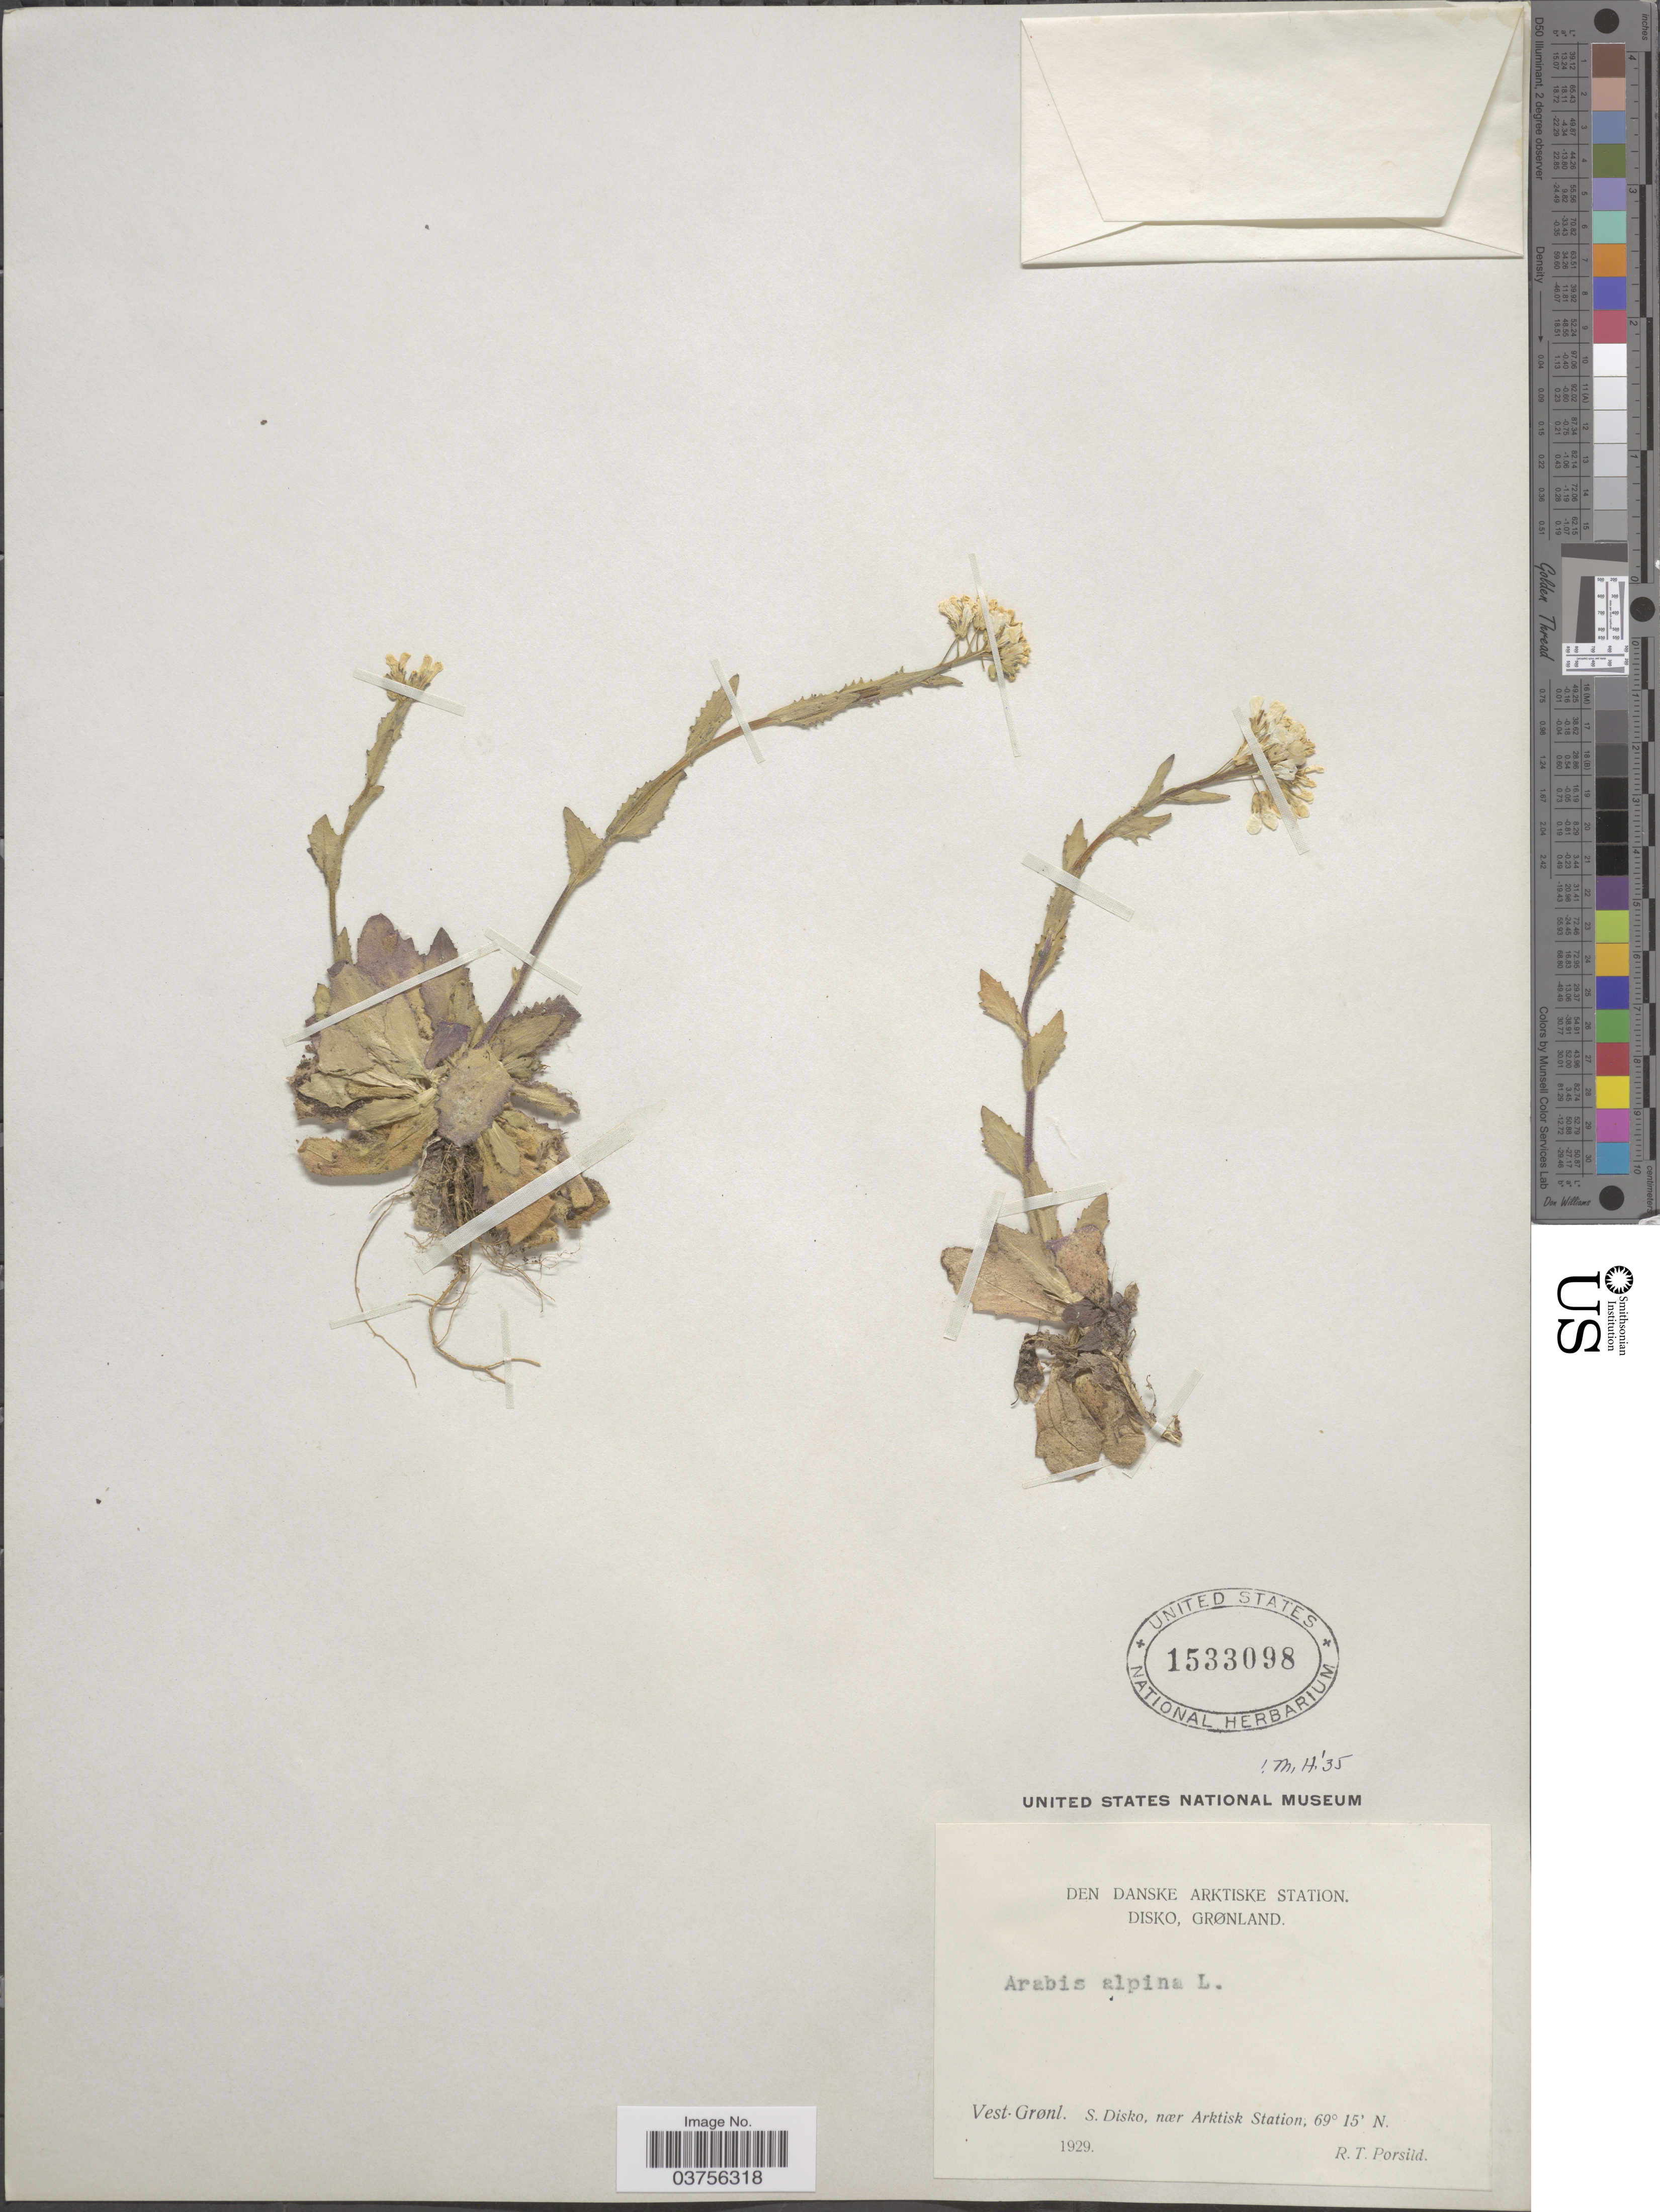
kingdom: Plantae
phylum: Tracheophyta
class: Magnoliopsida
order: Brassicales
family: Brassicaceae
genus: Arabis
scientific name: Arabis alpina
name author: L.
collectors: R. T. Porsild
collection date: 1929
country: Greenland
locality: Den Danske Arktiske Station. Disko. Vest-Grønl. S. Disko, nær Arktisk Station.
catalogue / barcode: US 1533098